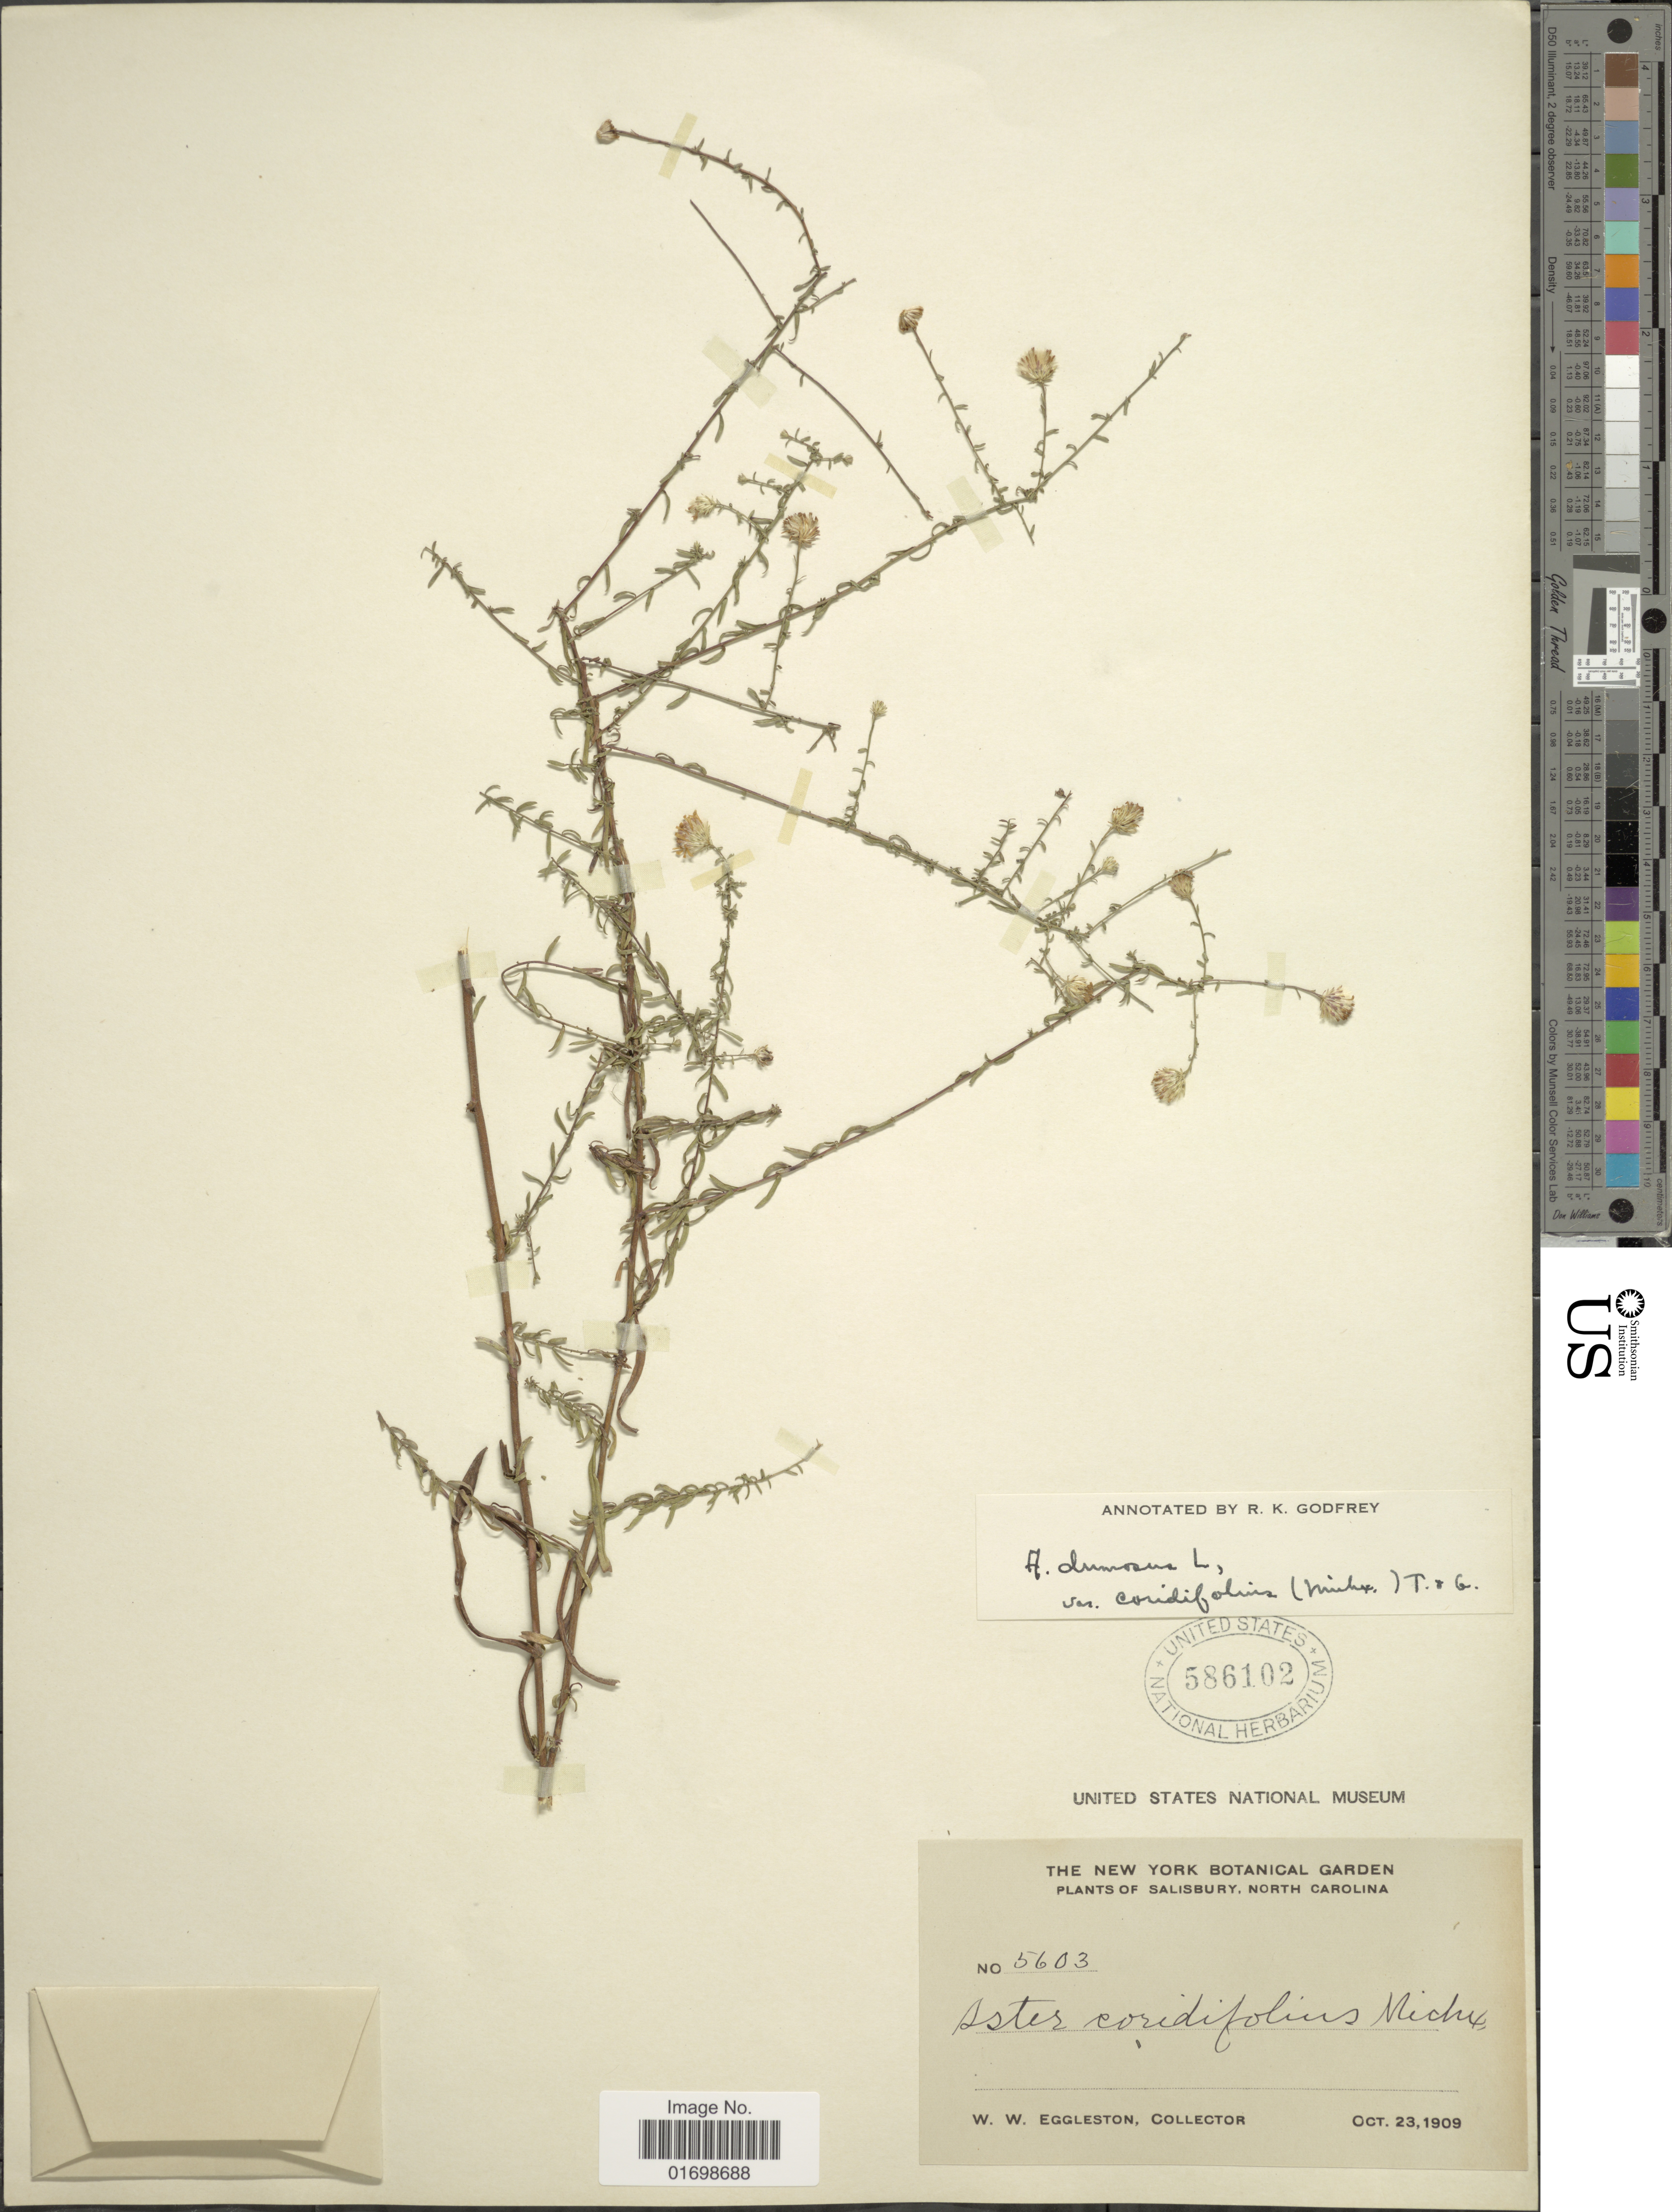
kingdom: Plantae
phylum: Tracheophyta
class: Magnoliopsida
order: Asterales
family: Asteraceae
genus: Symphyotrichum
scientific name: Symphyotrichum dumosum var. coridifolium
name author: (Michx.) Semple et al.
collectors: W. W. Eggleston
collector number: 5603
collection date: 1909-10-23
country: United States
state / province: North Carolina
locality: Salisbury, North Carolina.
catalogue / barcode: US 586102